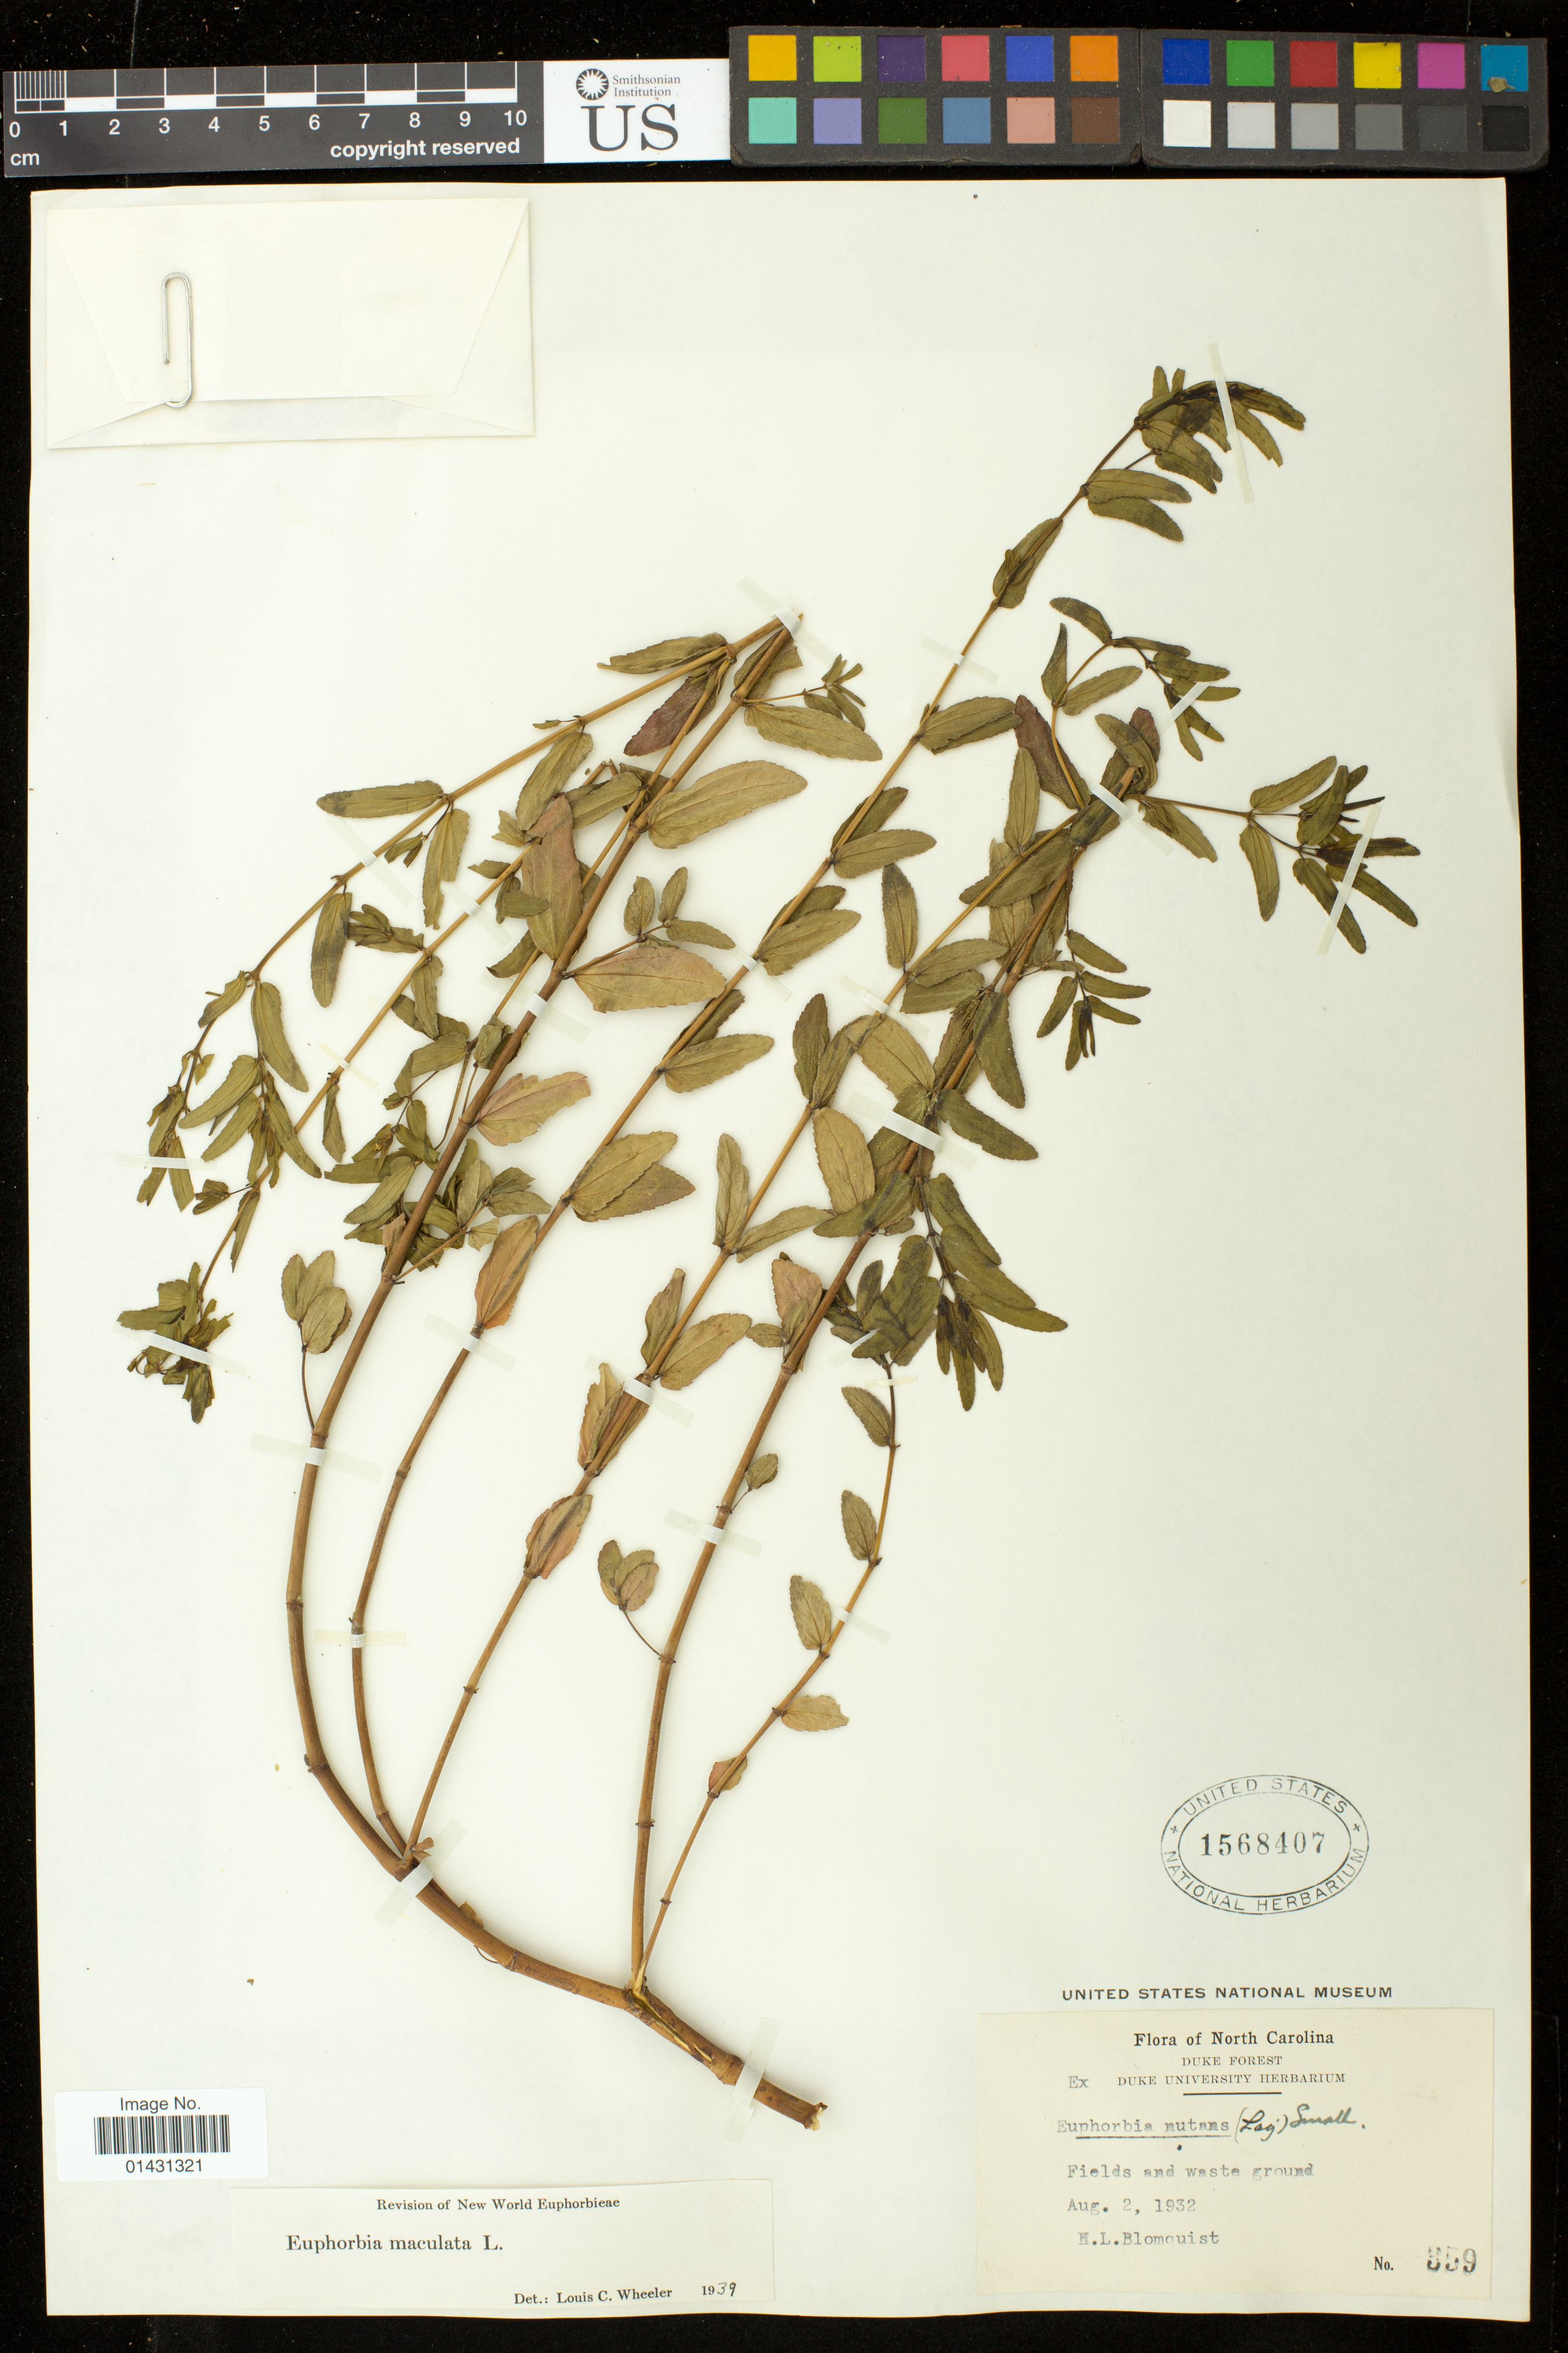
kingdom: Plantae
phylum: Tracheophyta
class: Magnoliopsida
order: Malpighiales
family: Euphorbiaceae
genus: Euphorbia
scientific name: Euphorbia maculata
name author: L.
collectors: H. Blomquist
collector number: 359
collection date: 1932-08-02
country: United States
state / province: North Carolina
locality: Duke Forest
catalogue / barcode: US 1568407